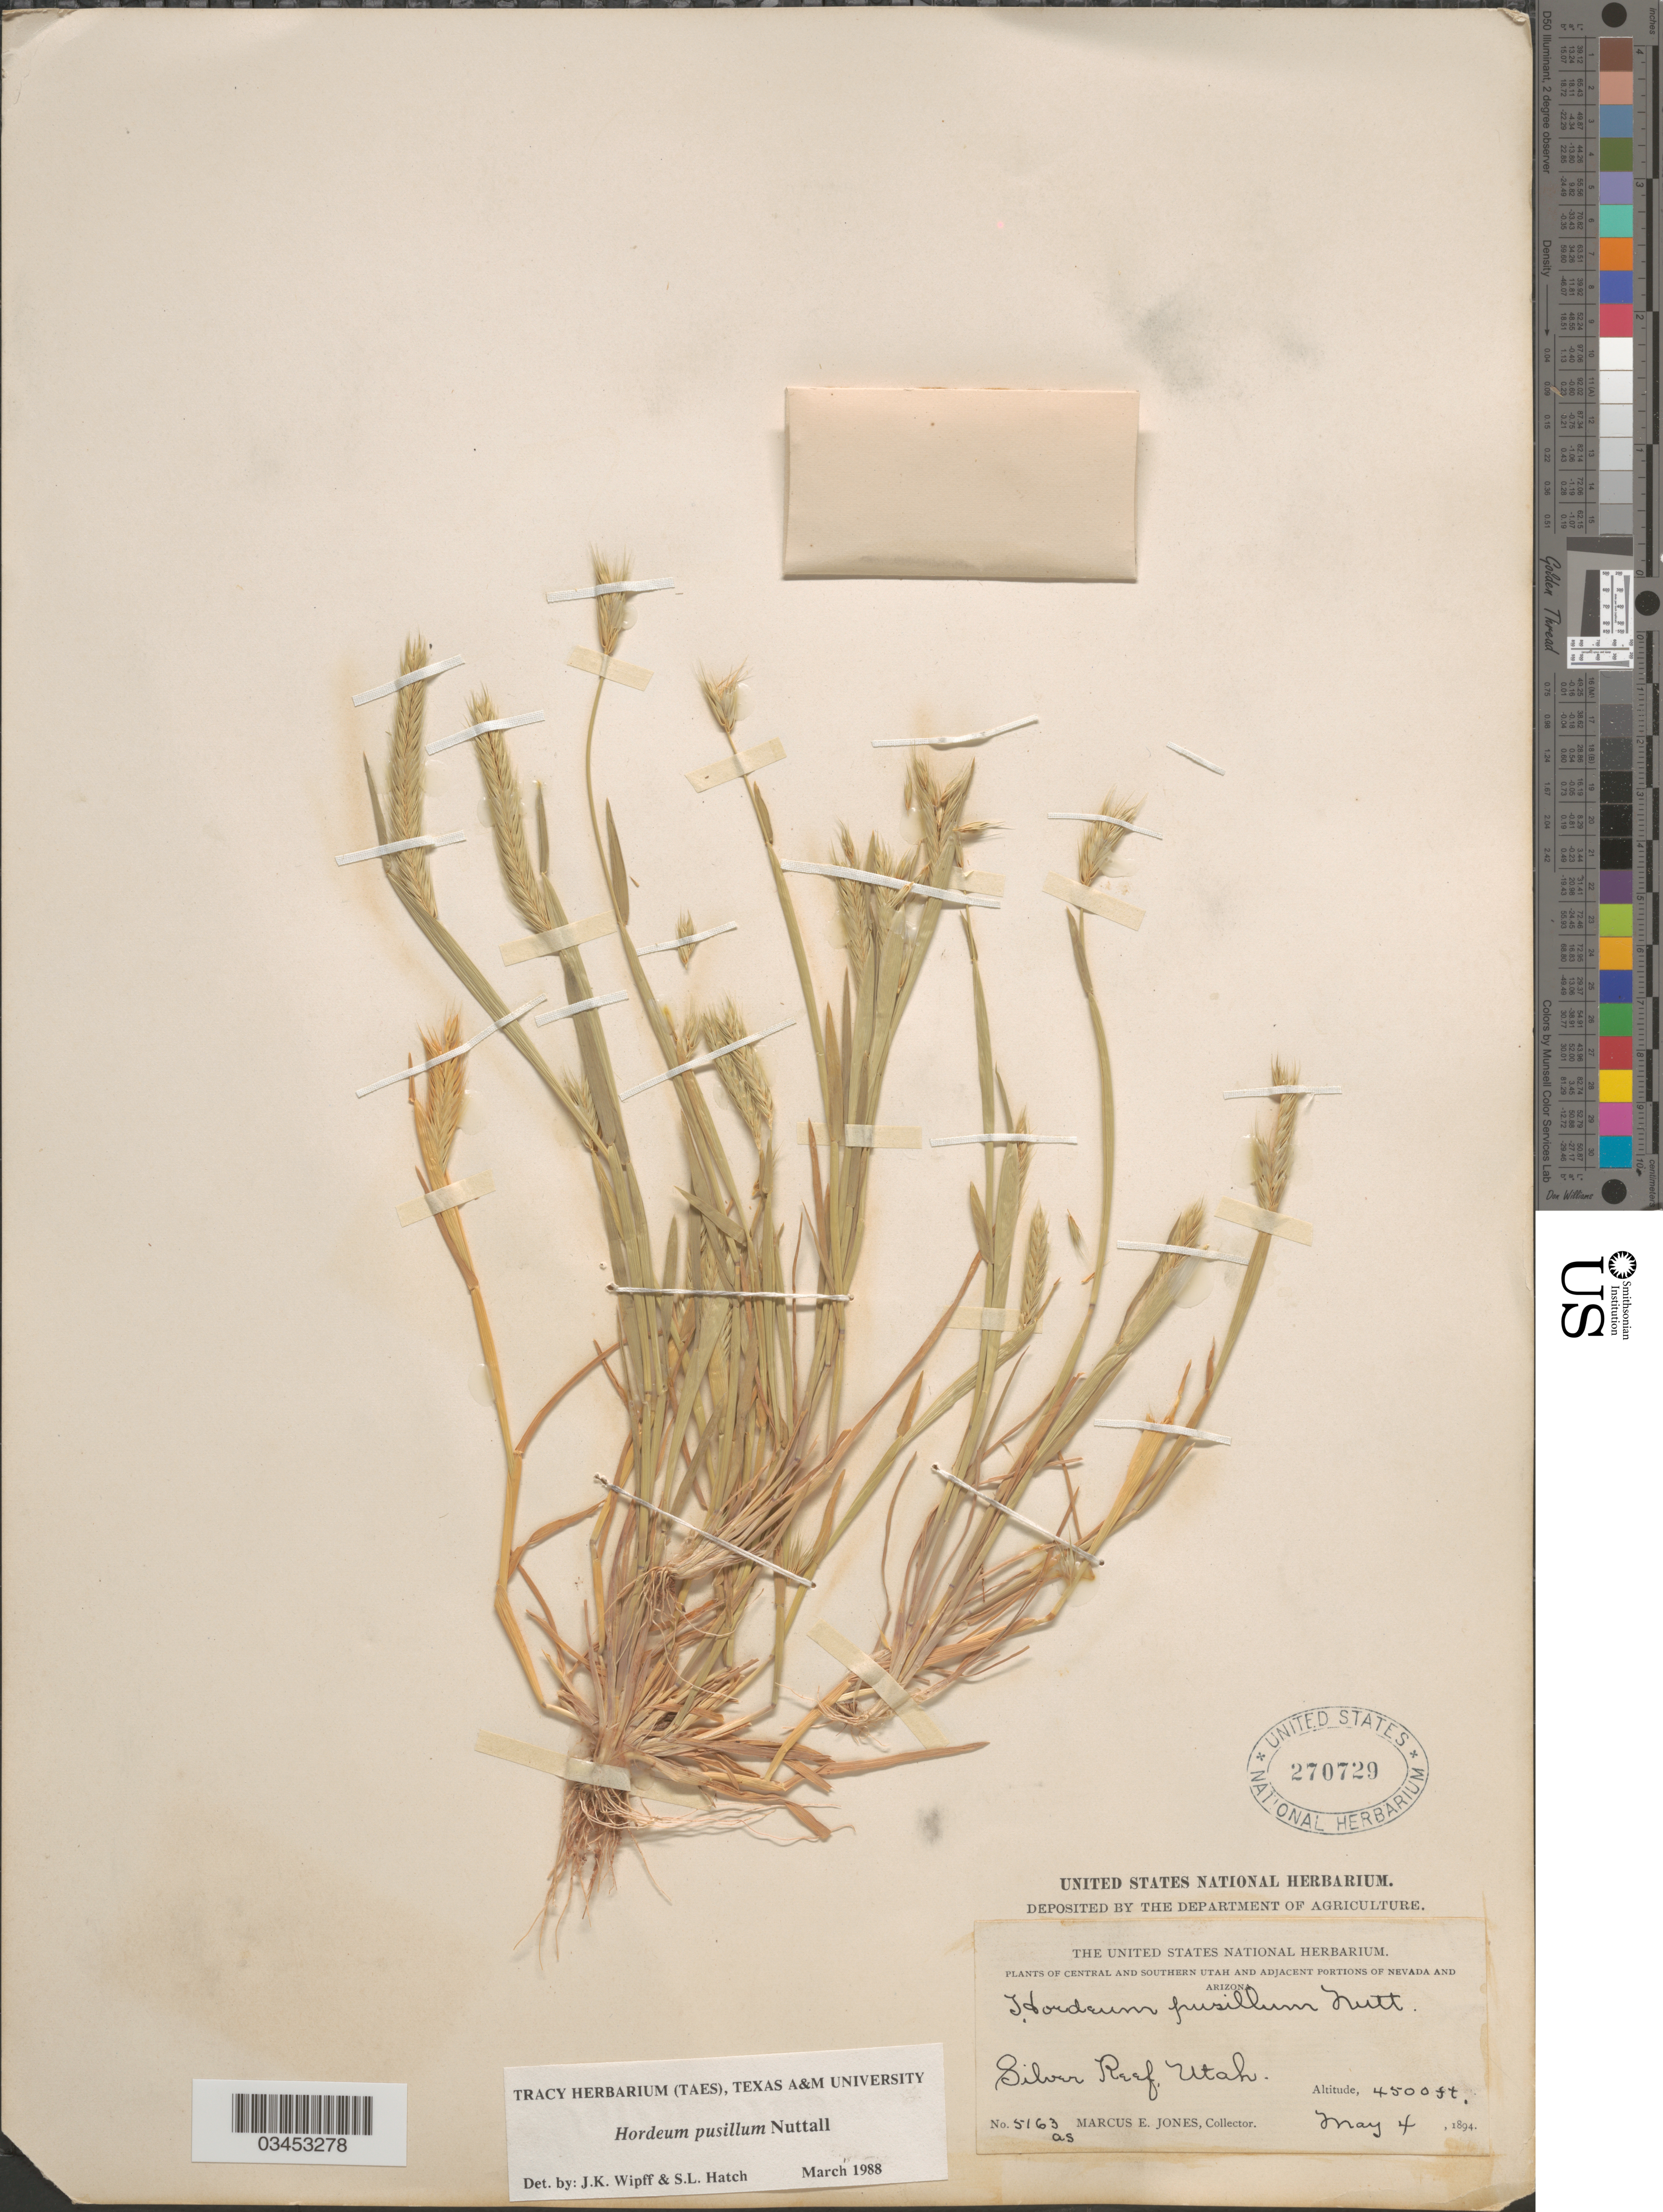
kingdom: Plantae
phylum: Tracheophyta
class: Liliopsida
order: Poales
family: Poaceae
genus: Hordeum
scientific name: Hordeum pusillum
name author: Nutt.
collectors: M. E. Jones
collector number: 5163as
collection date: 1894-05-04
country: United States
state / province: Utah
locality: Central And Southern Utah. Silver Reef.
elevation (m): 1372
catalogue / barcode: US 270729